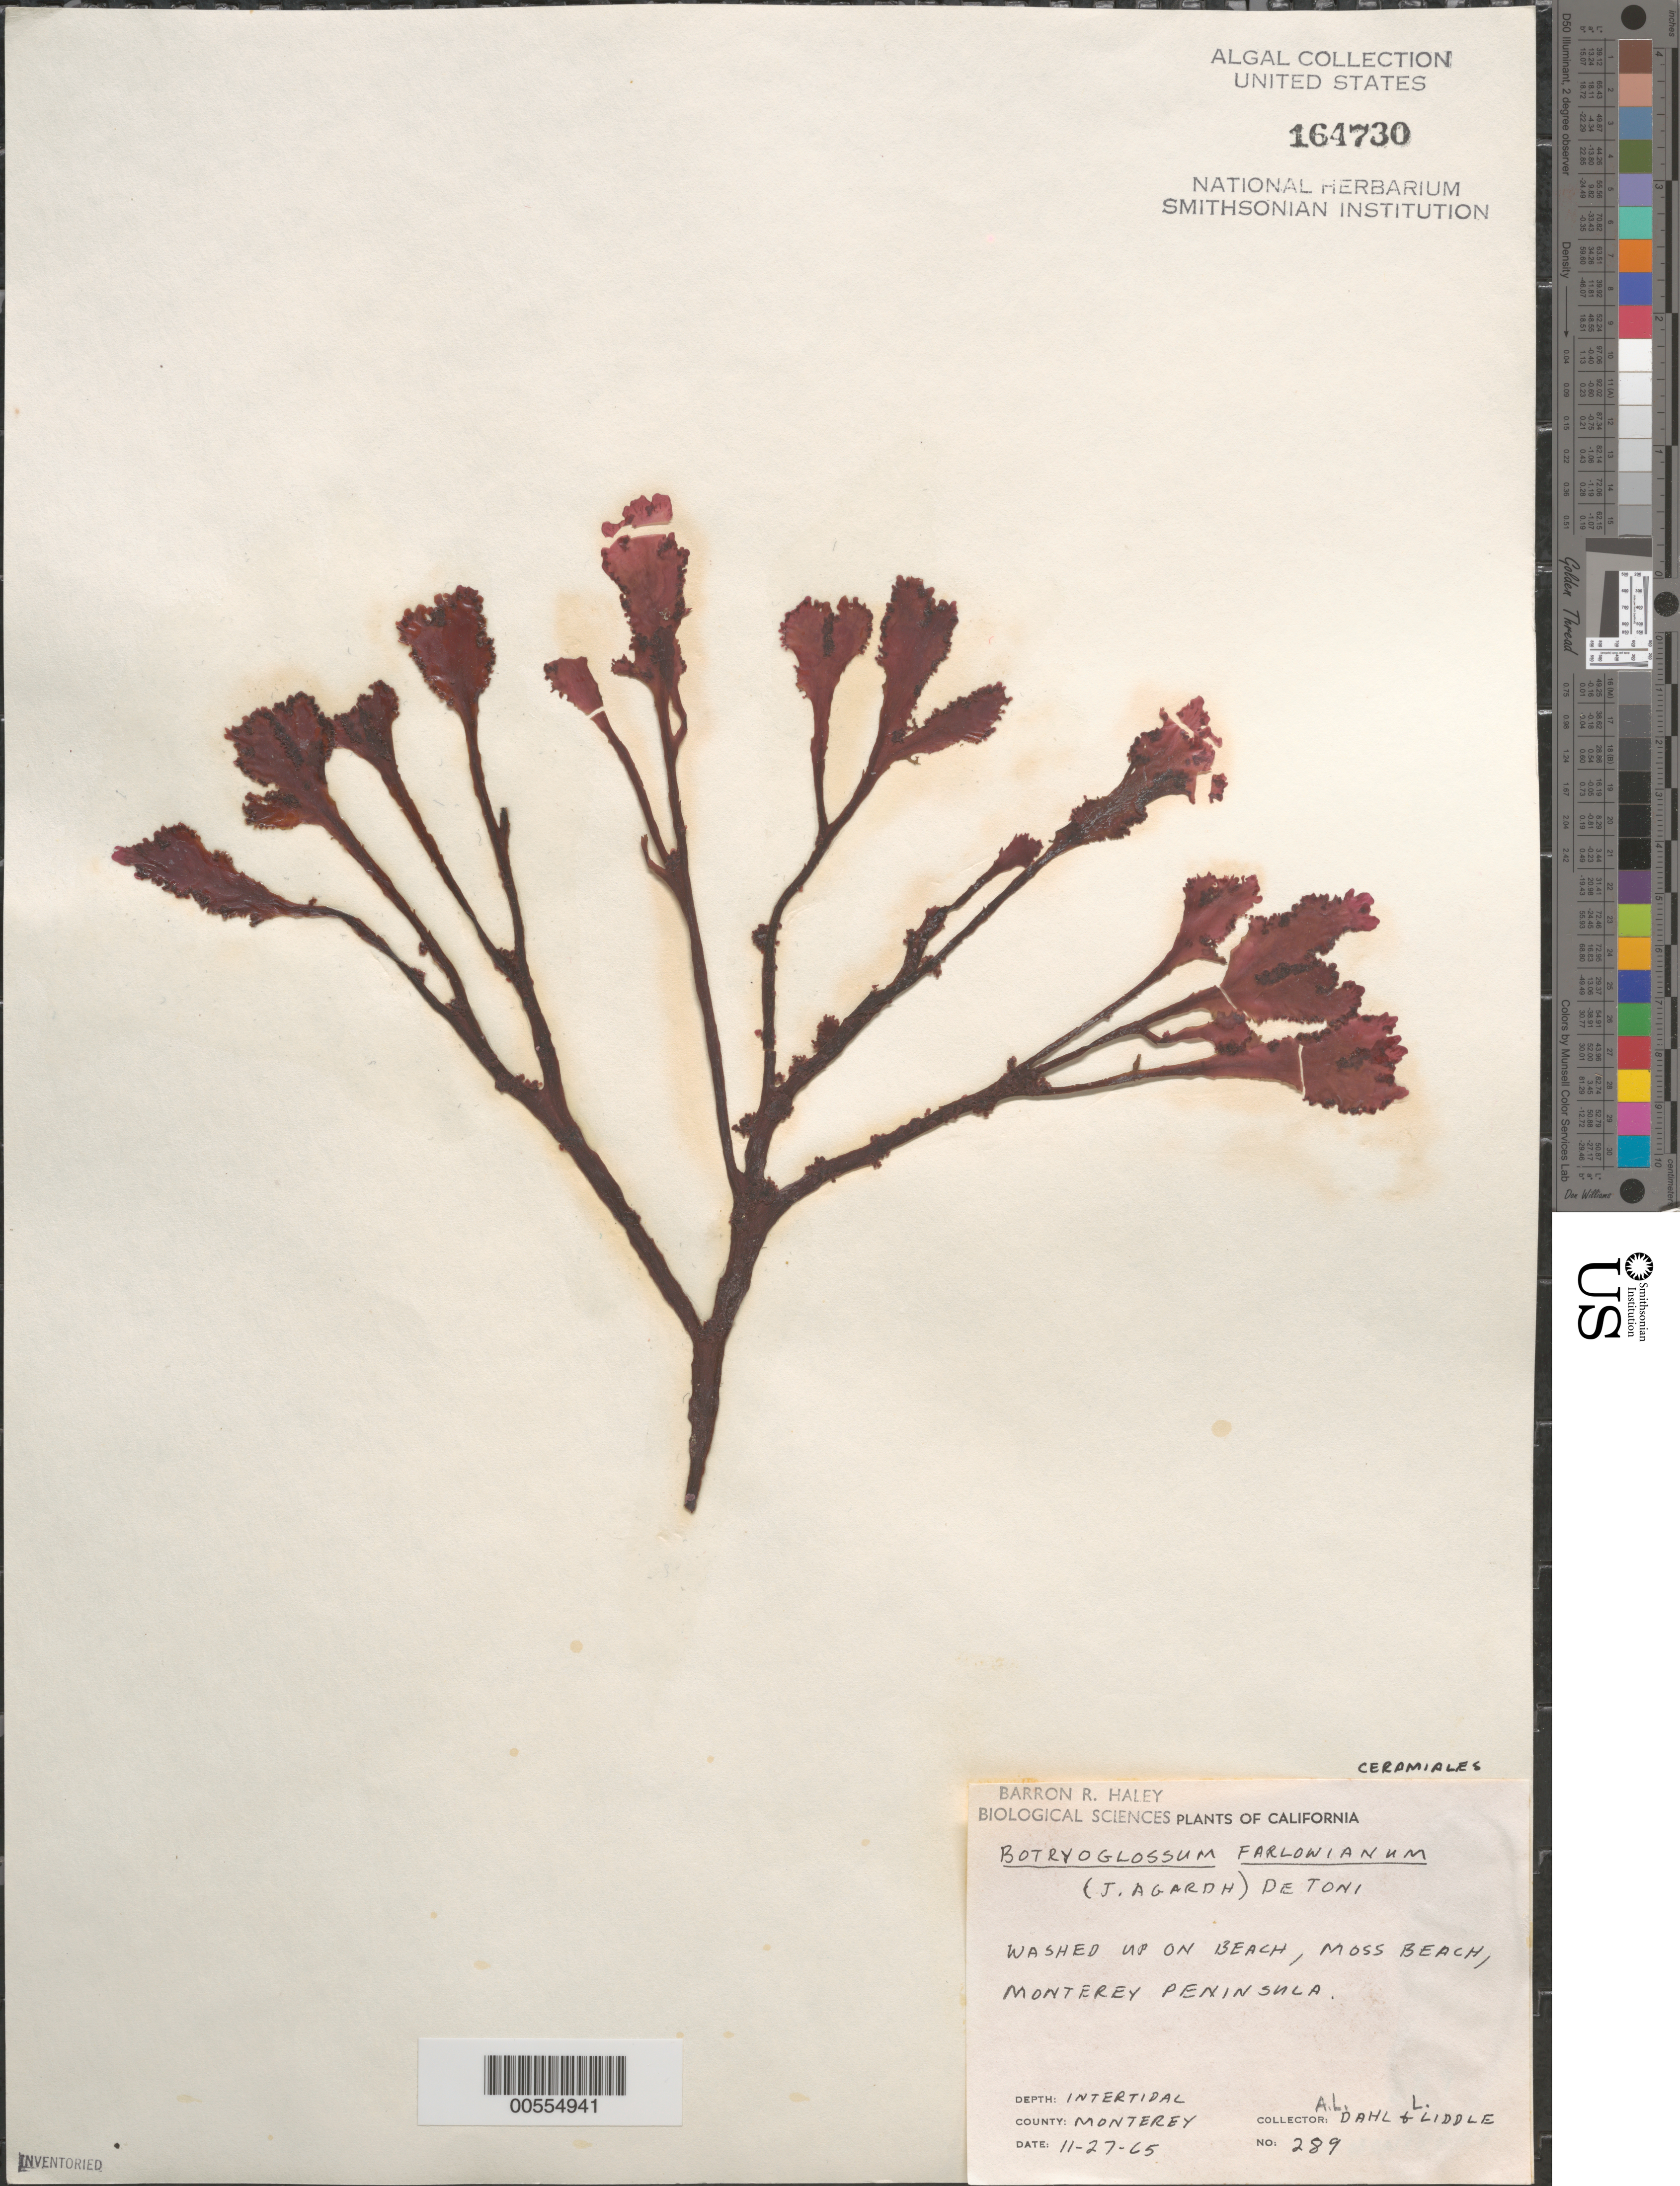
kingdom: Plantae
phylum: Rhodophyta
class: Florideophyceae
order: Ceramiales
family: Delesseriaceae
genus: Botryoglossum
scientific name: Botryoglossum farlowianum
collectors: A. Dahl & L. Liddle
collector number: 289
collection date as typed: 27 Nov 1965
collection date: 1965-11-27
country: United States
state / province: California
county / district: Monterey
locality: Moss Beach, Monterey Peninsula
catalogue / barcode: US 164730